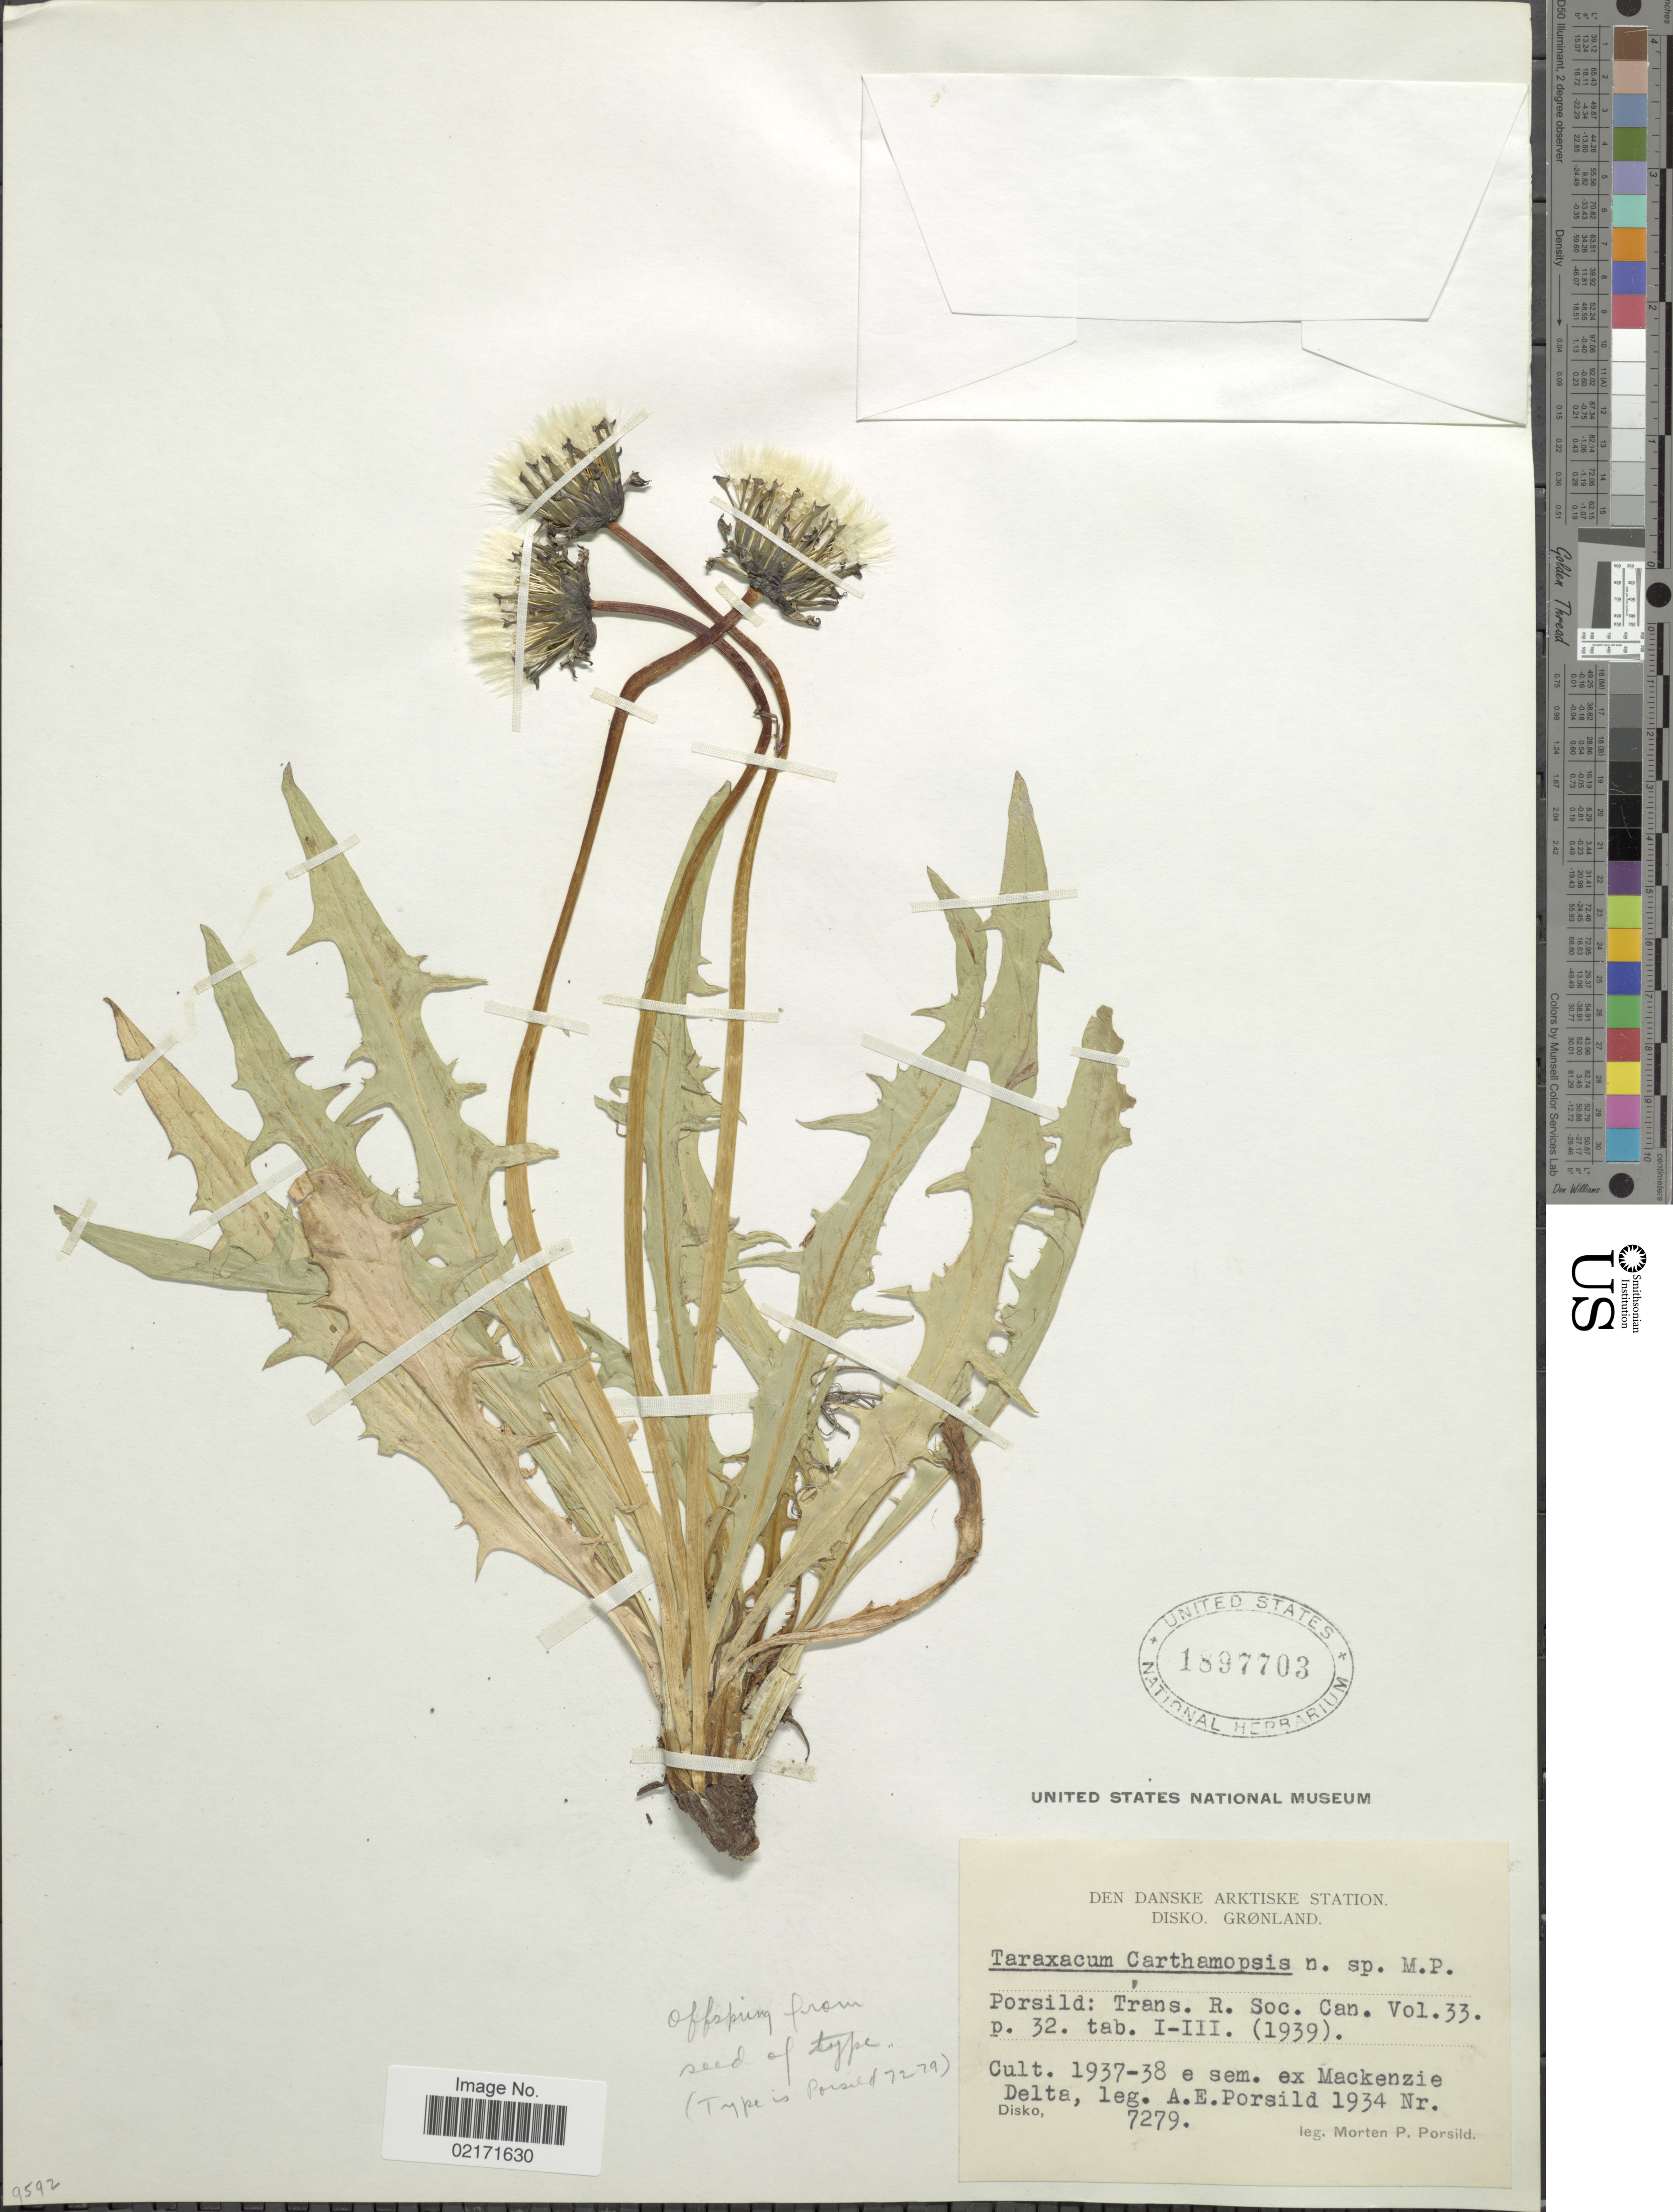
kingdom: Plantae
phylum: Tracheophyta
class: Magnoliopsida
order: Asterales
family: Asteraceae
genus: Taraxacum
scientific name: Taraxacum carthamopsis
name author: Porsild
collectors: A. E. Porsild & M. P. Porsild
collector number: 7279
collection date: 1934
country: Greenland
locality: Den Danske Arktiske Station. Disko, Grønland. Cult. 1937-38 e sem. ex Mackenzie Delta, Disko.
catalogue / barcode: US 1897703